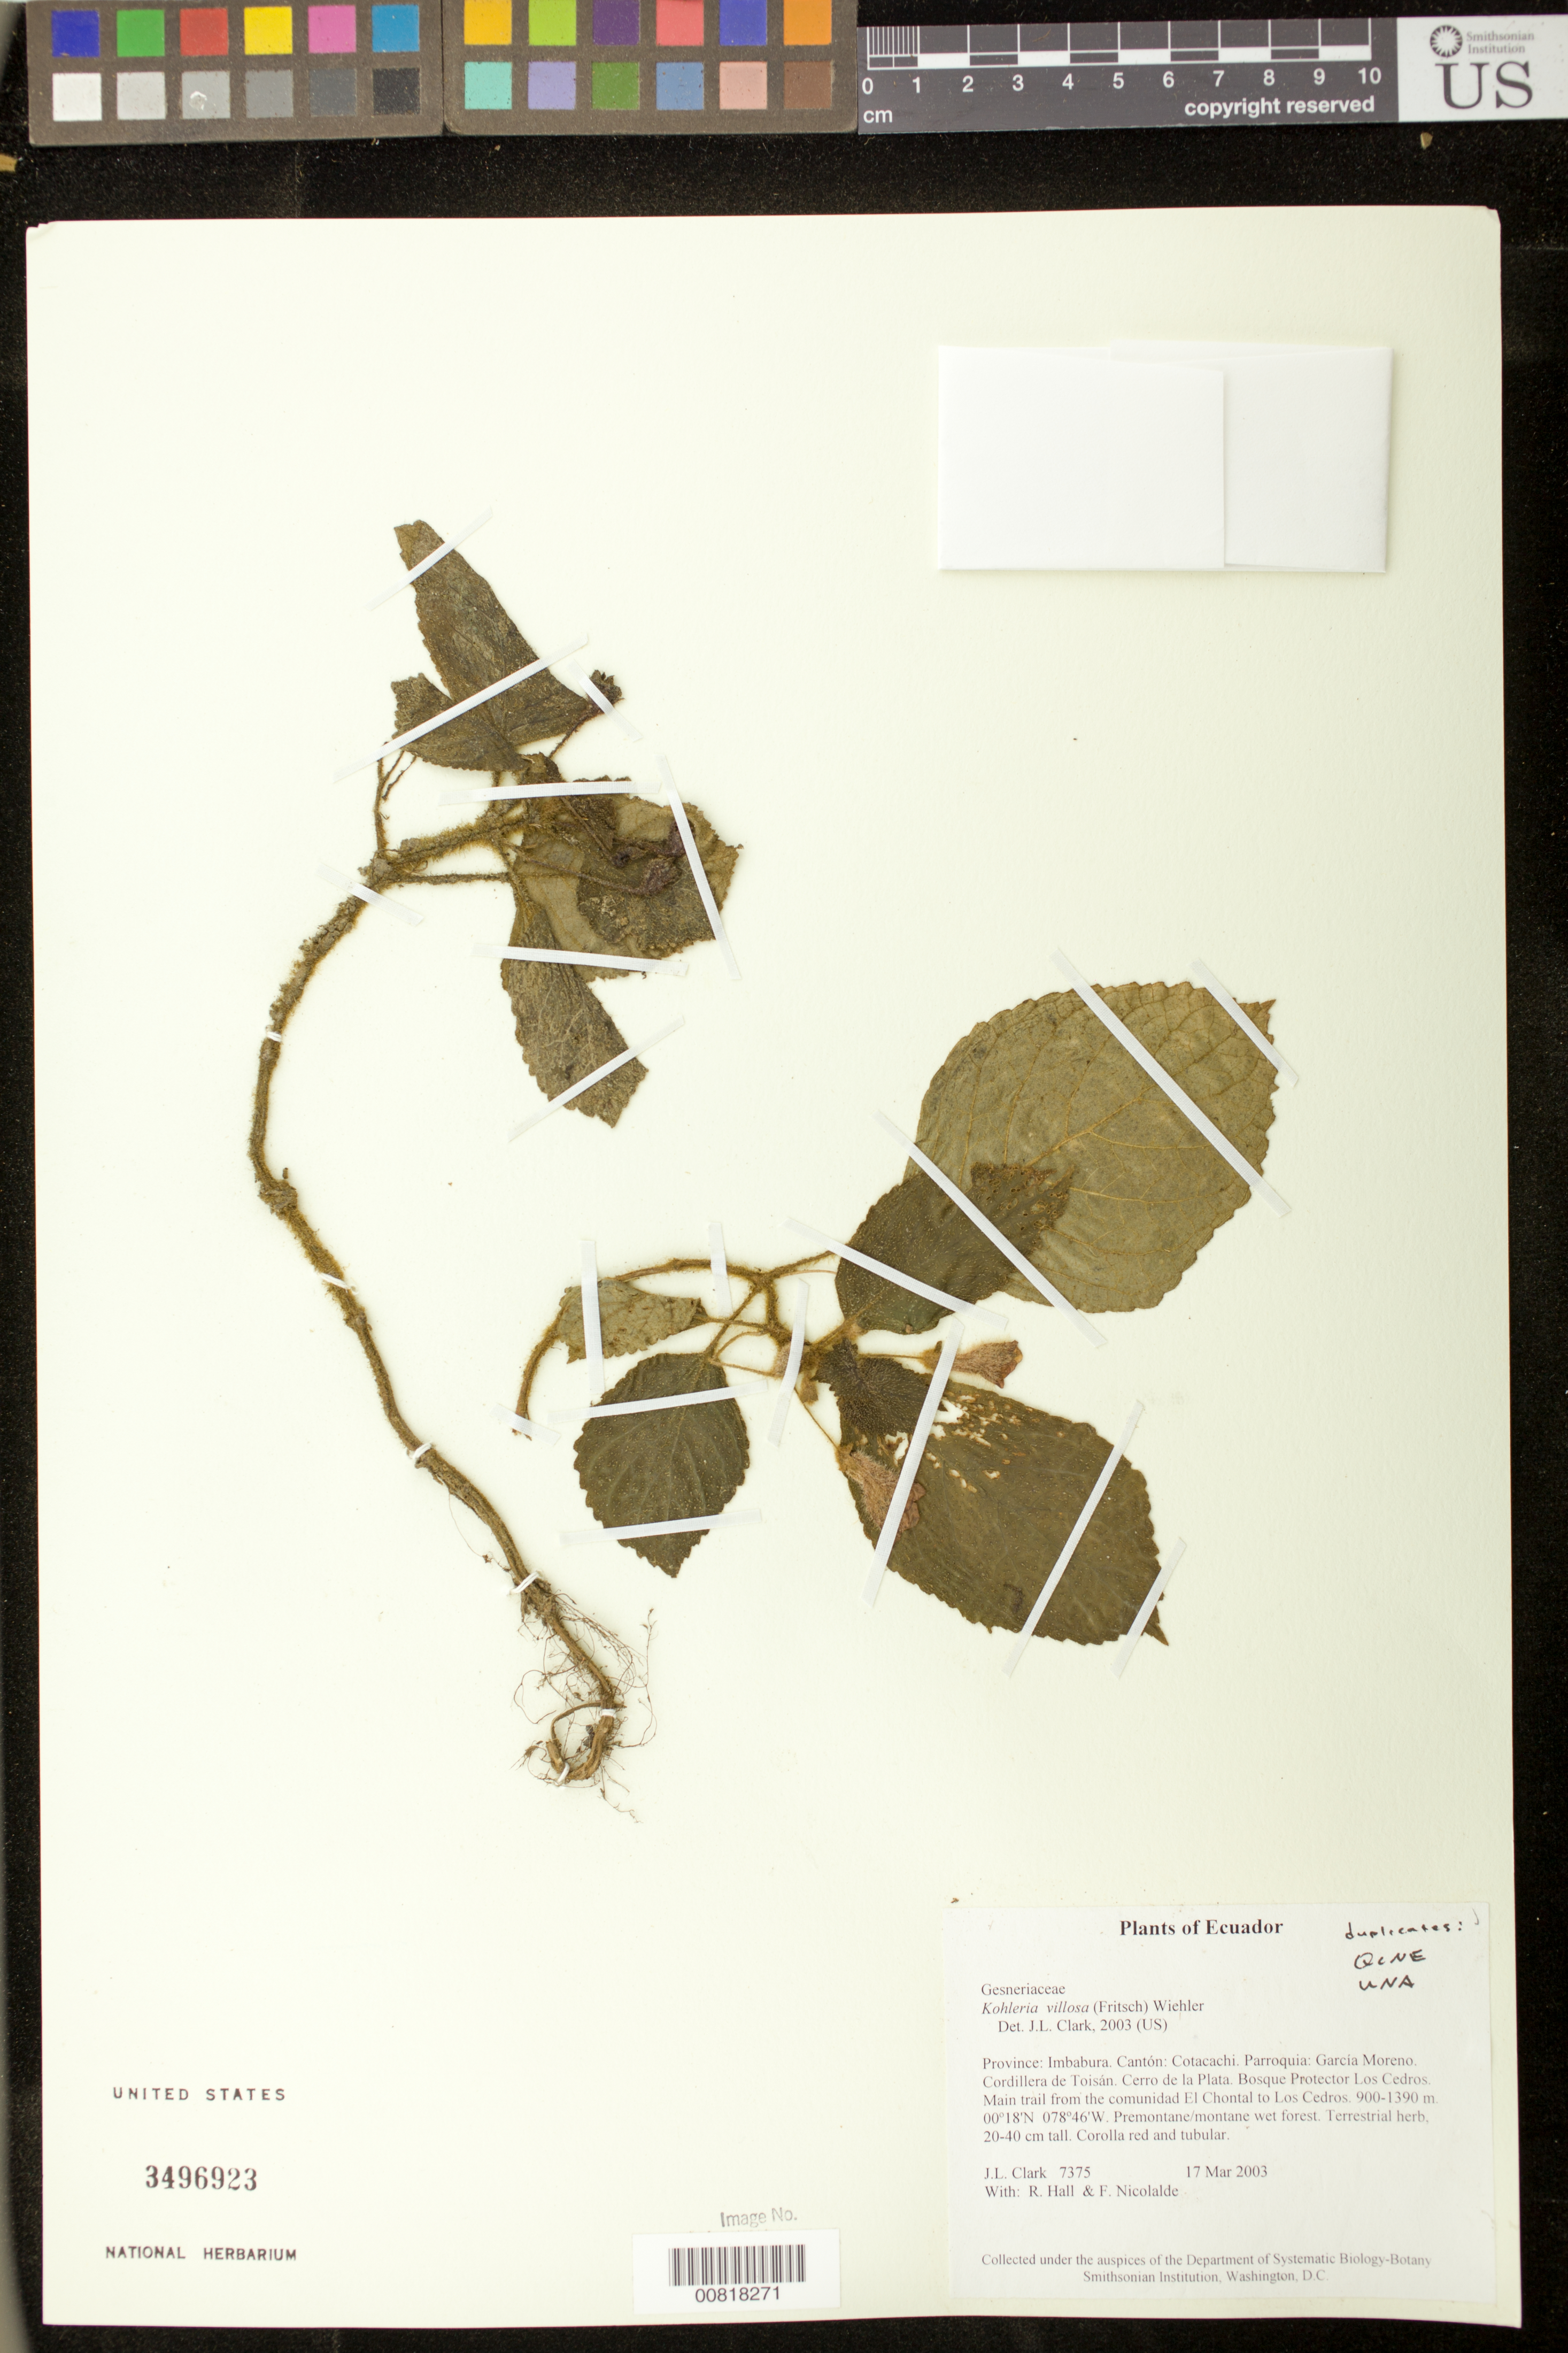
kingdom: Plantae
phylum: Tracheophyta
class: Magnoliopsida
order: Lamiales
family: Gesneriaceae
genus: Kohleria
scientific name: Kohleria villosa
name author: (Fritsch) Wiehler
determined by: Clark, J. L., (SEL), The Marie Selby Botanical Garden (UNITED STATES)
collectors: J. L. Clark, R. Hall & F. Nicolalde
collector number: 7375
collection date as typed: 17 Mar 2003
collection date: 2003-03-17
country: Ecuador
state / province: Imbabura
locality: Cotacachi. Parroquia: García Moreno. Cordillera de Toisán. Cerro de la Plata. Bosque Protector Los Cedros. Main trail from the comunidad El Chontal to Los Cedros.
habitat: Premontane/montane wet forest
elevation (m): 900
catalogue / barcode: US 3496923